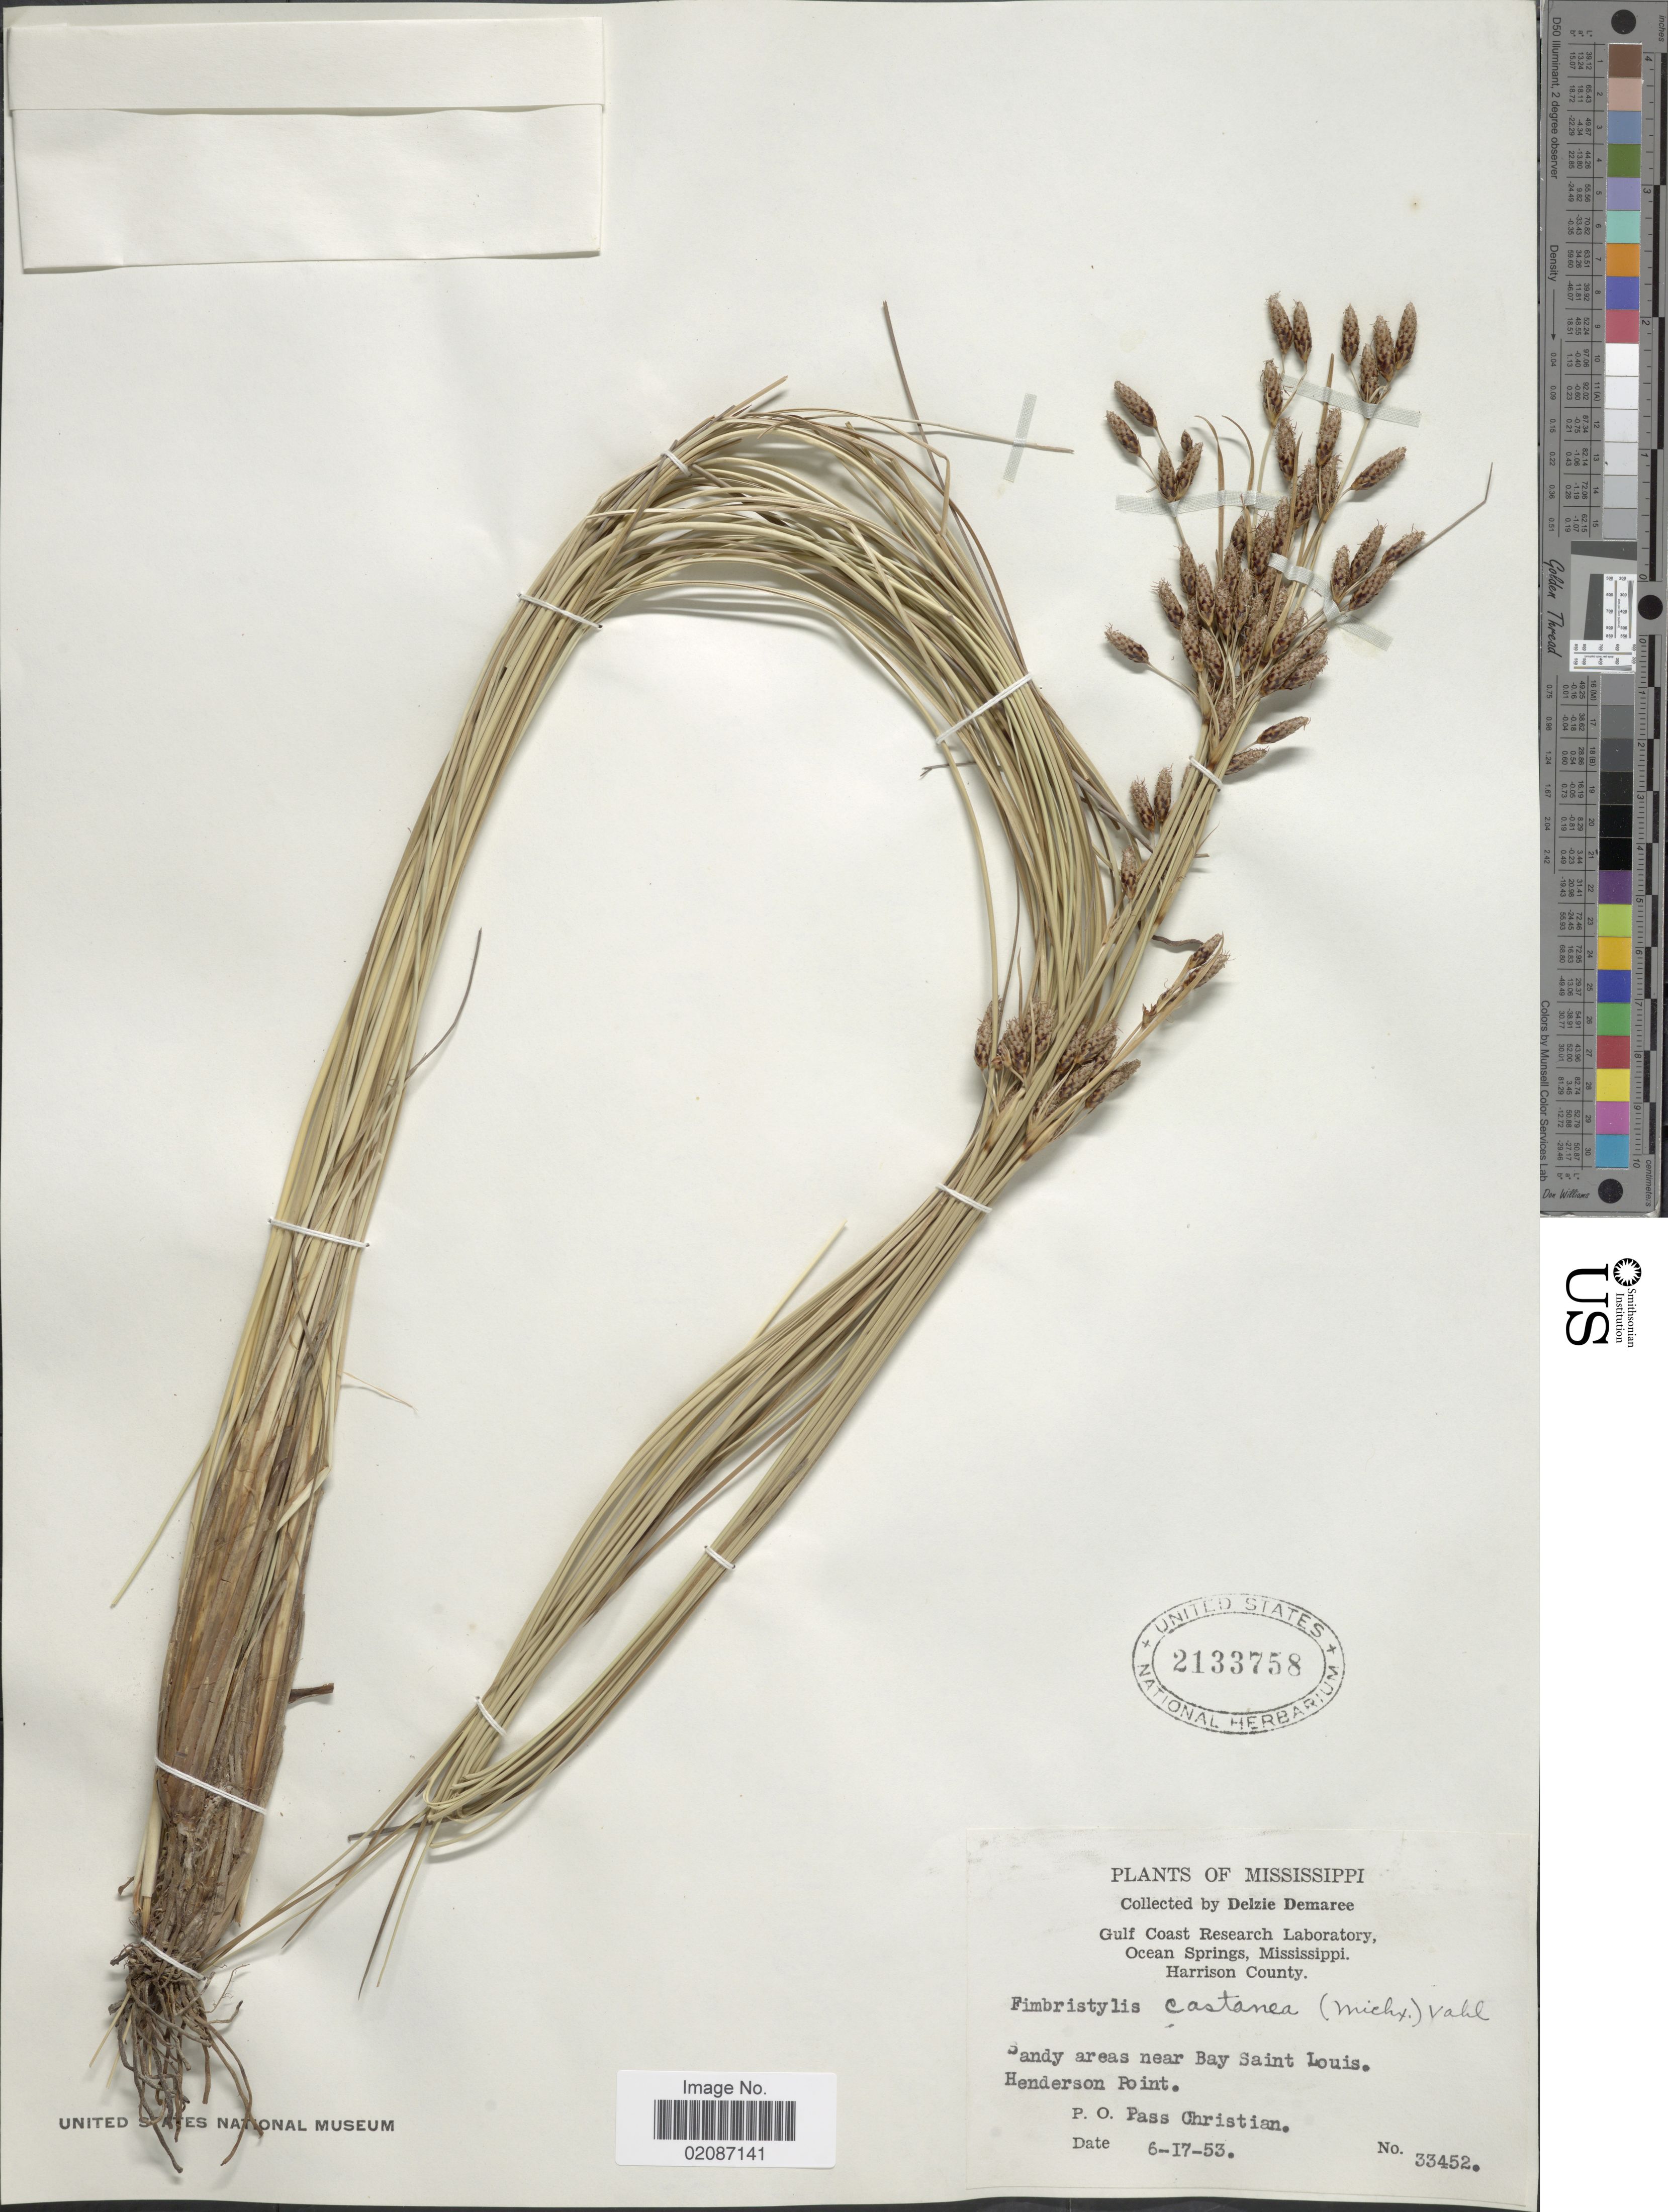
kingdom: Plantae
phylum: Tracheophyta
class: Liliopsida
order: Poales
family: Cyperaceae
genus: Fimbristylis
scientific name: Fimbristylis spadicea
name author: (L.) Vahl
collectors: D. Demaree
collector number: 33452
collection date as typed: Transcribed d/m/y: 17/6/53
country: United States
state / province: Mississippi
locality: Gulf Coast Research Laboratory, Ocean Springs, Harrison County, near Bay Saint Louis, Henderson Point, P.O. Pass Christian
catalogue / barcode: US 213375